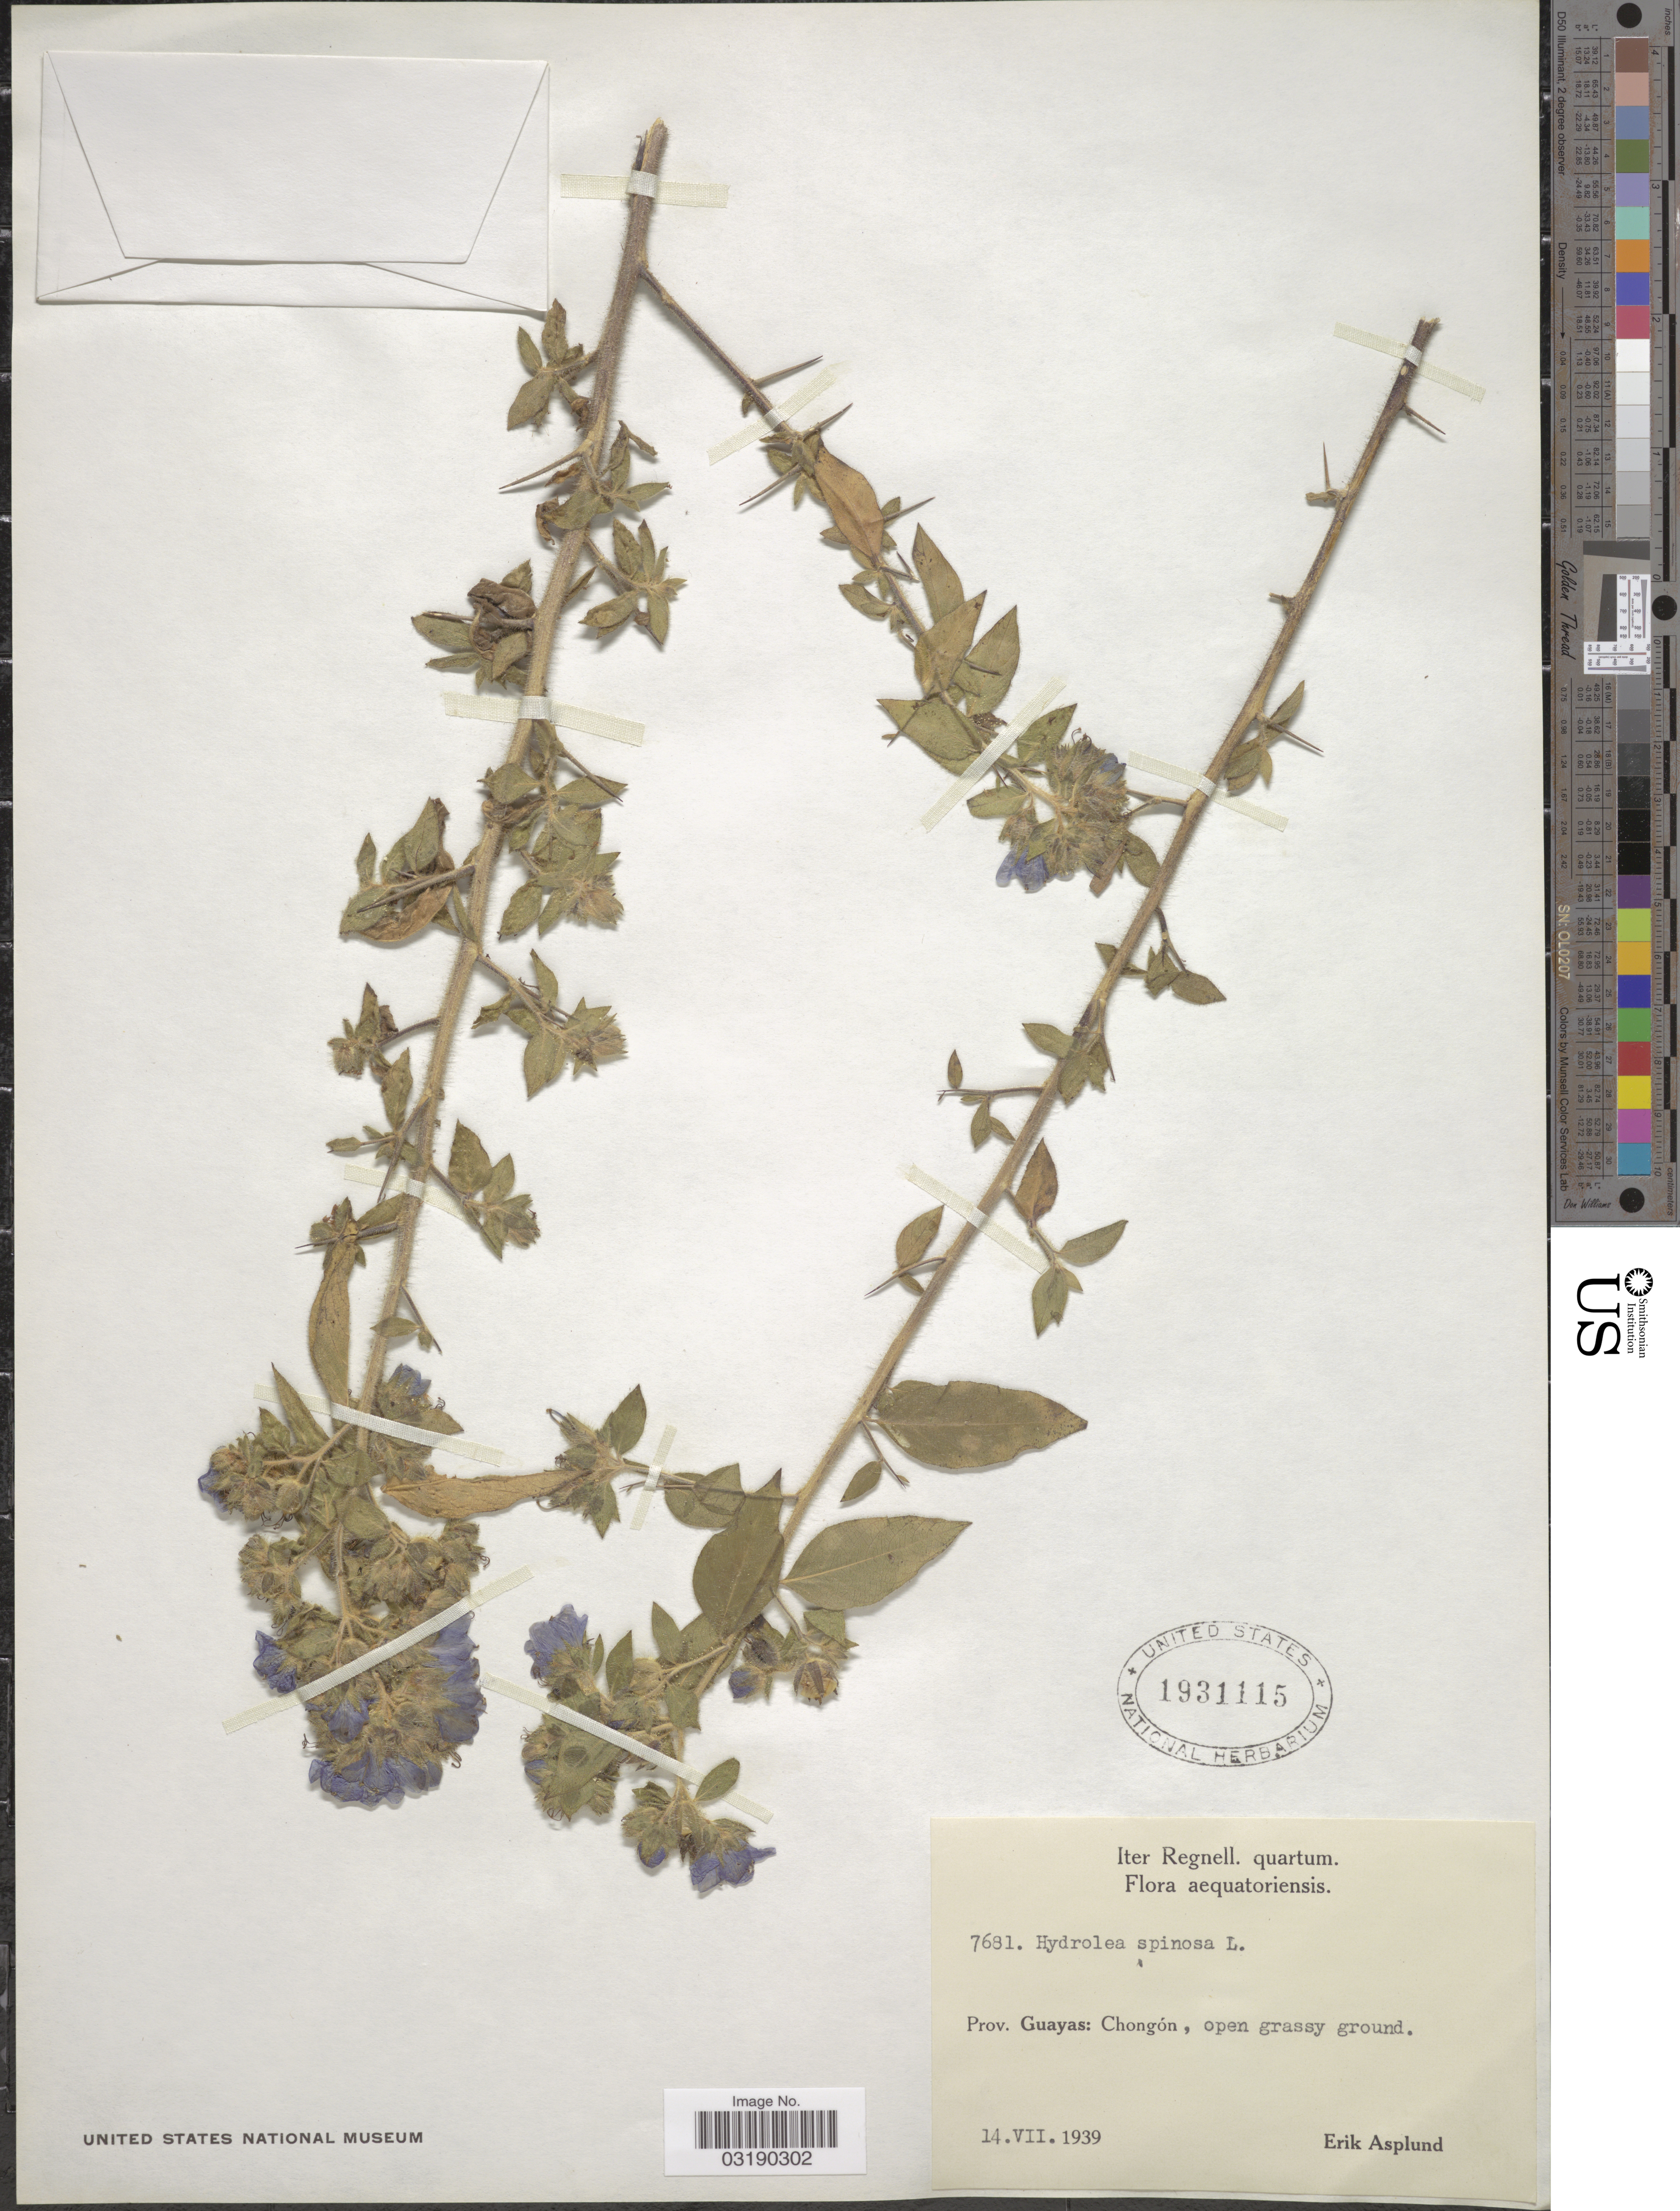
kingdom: Plantae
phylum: Tracheophyta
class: Magnoliopsida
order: Solanales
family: Hydroleaceae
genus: Hydrolea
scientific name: Hydrolea spinosa var. spinosa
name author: L.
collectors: E. Asplund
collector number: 7681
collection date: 1939-07-14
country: Ecuador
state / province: Guayas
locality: Prov. Guayas: Chongón.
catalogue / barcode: US 1931115